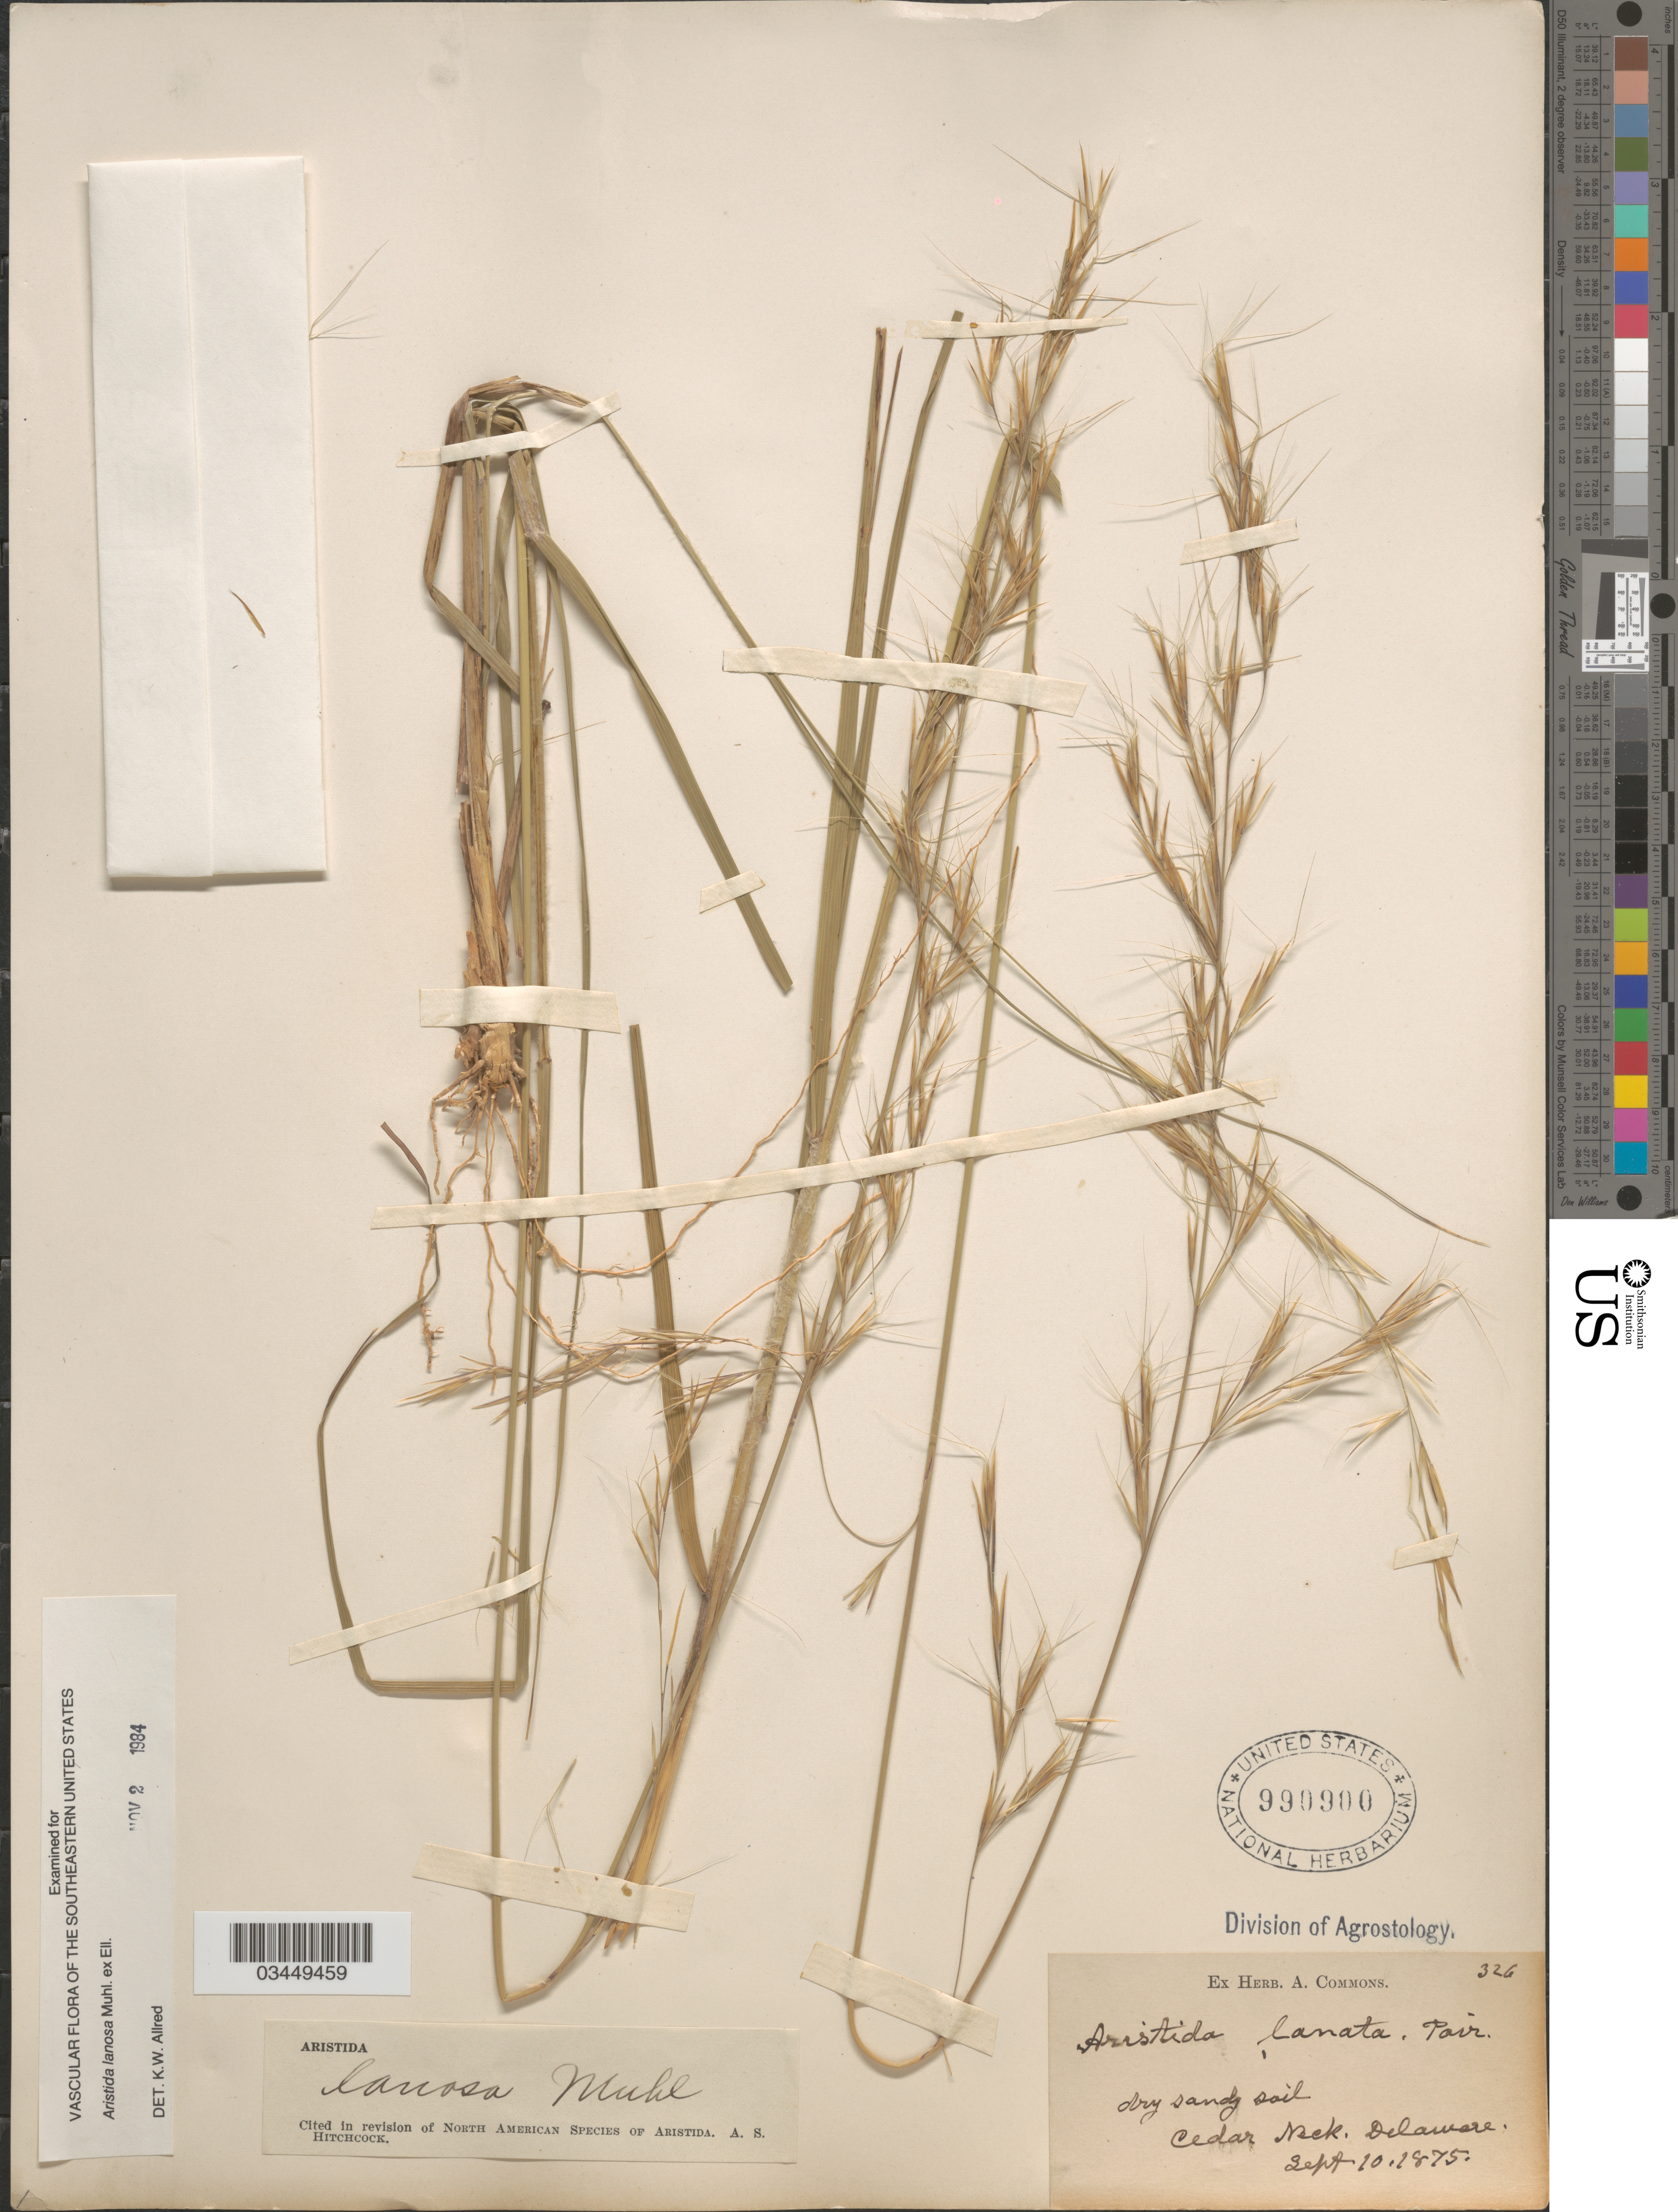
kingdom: Plantae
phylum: Tracheophyta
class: Liliopsida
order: Poales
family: Poaceae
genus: Aristida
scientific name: Aristida lanosa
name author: Muhl.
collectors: ex herb. A. Commons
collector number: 326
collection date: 1875-09-10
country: United States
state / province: Delaware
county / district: Sussex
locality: Cedar Creek.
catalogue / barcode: US 990900